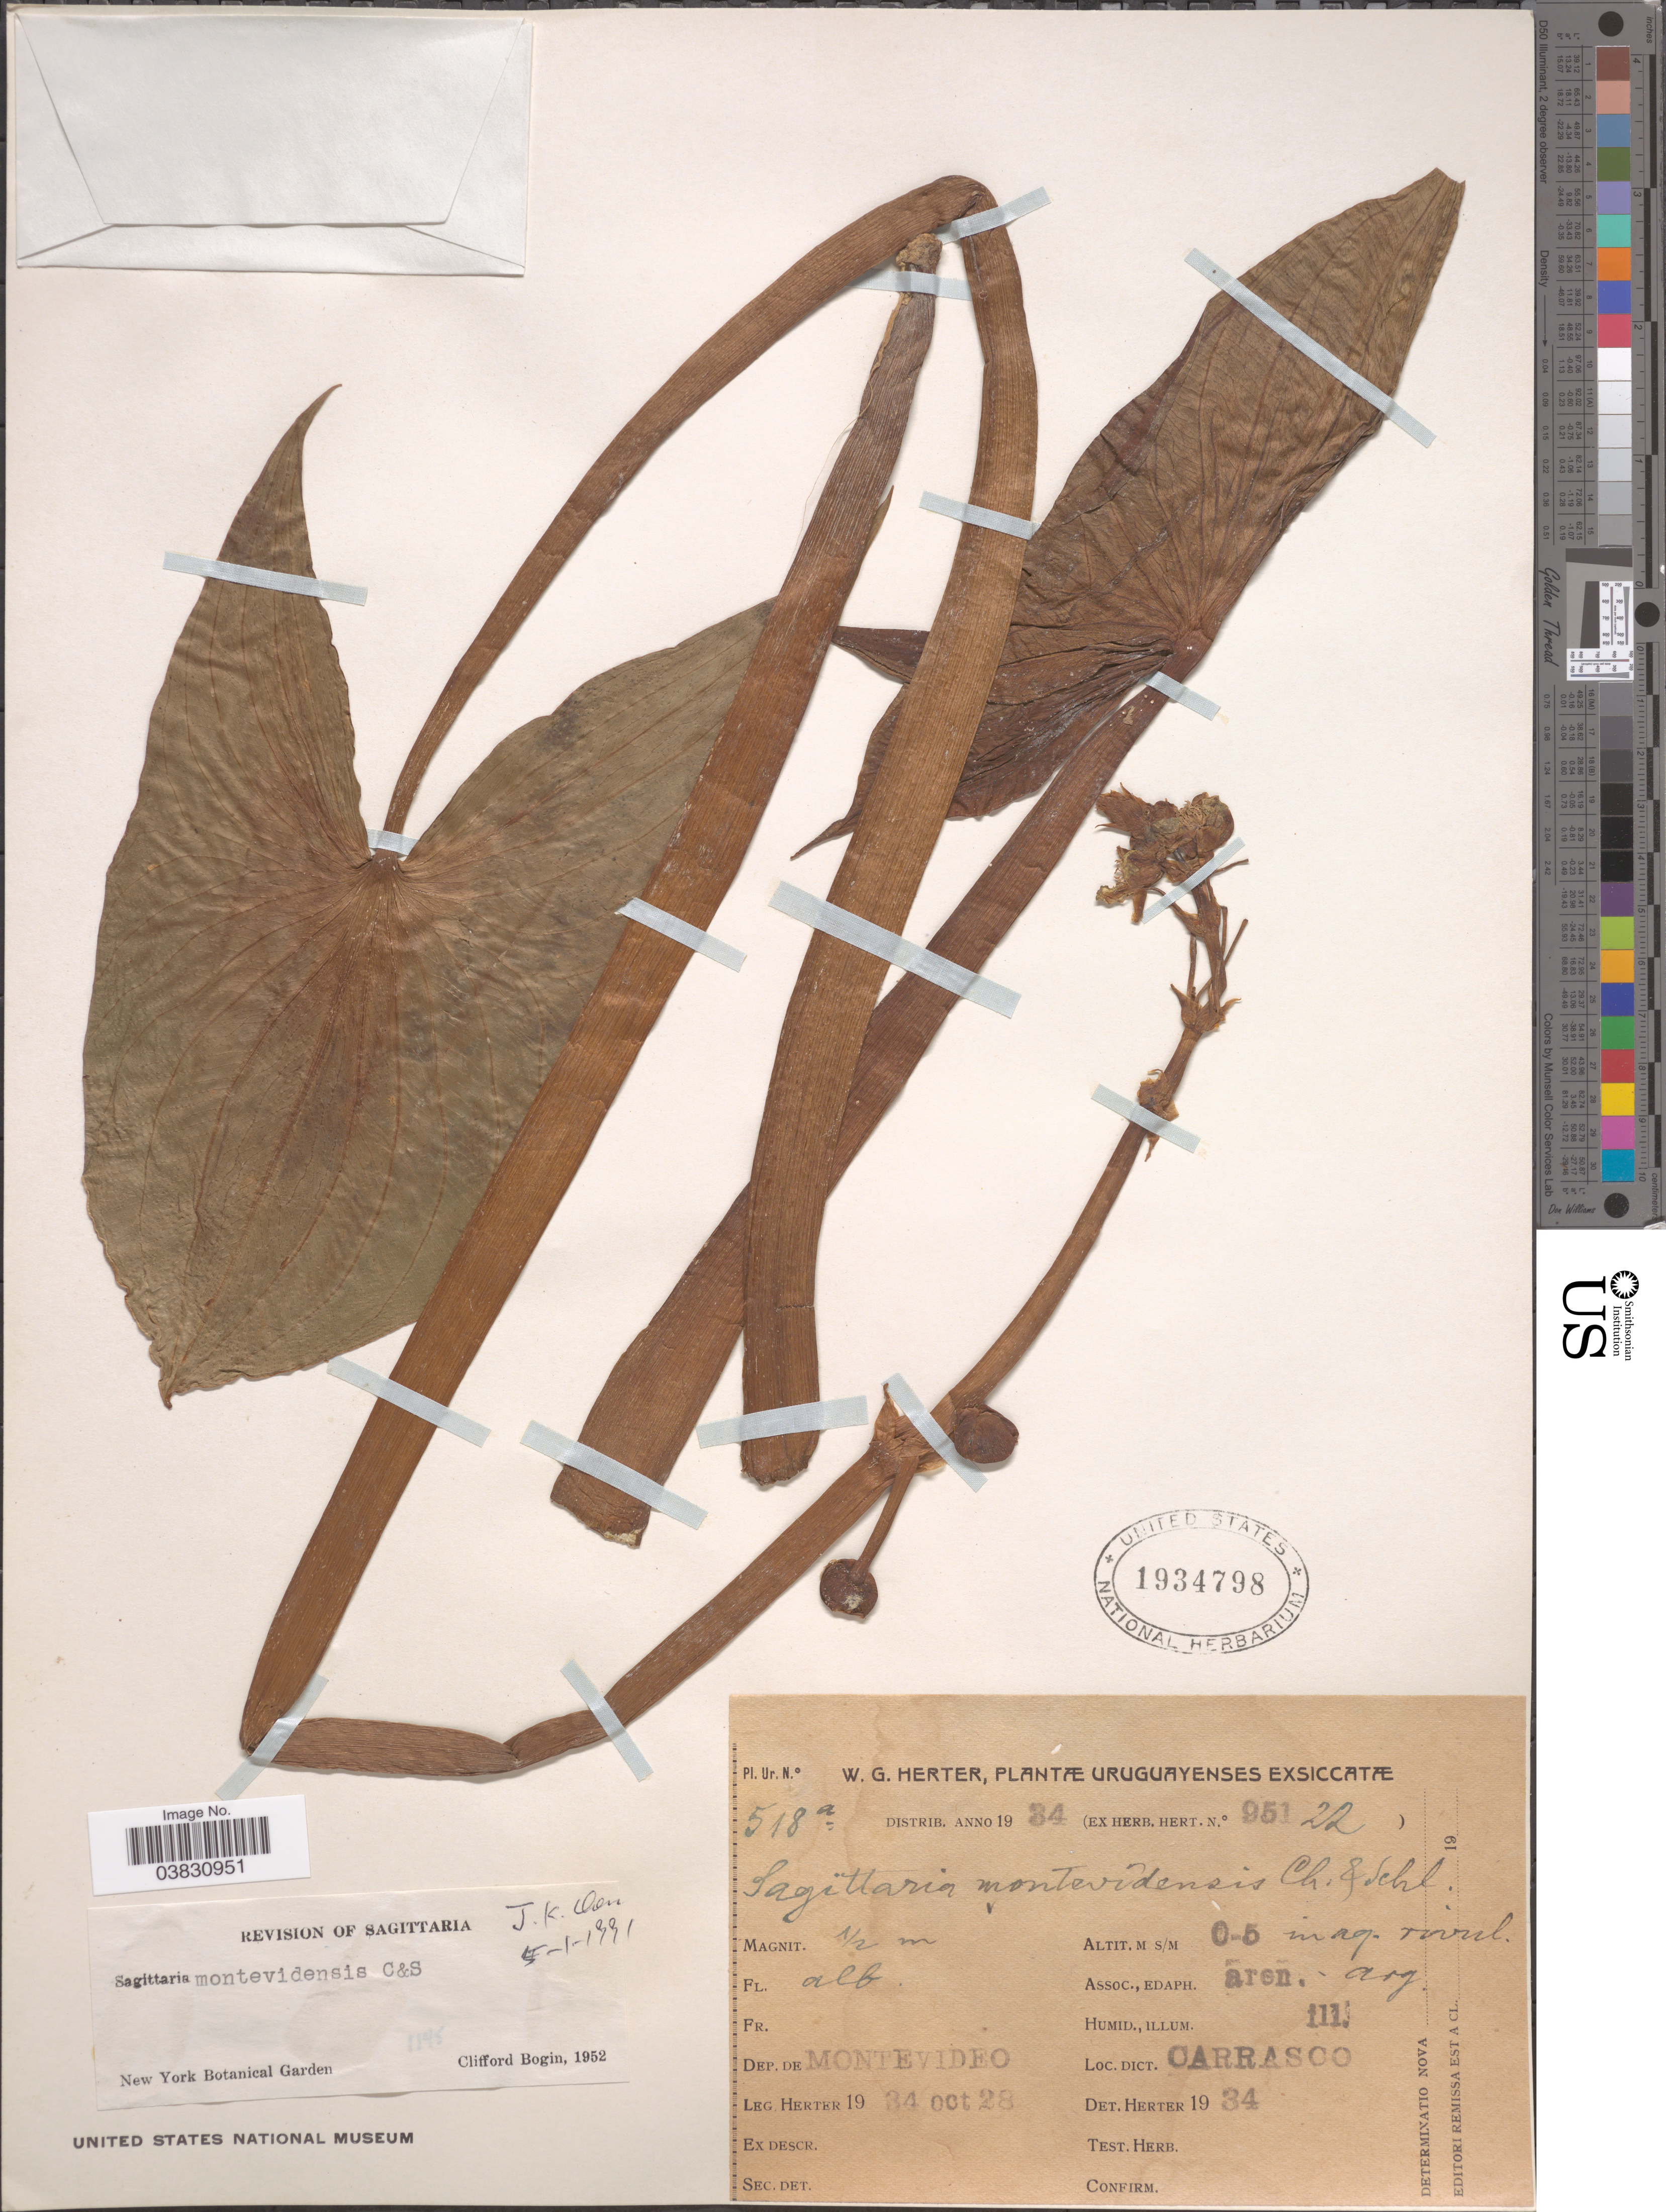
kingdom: Plantae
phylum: Tracheophyta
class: Liliopsida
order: Alismatales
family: Alismataceae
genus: Sagittaria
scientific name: Sagittaria montevidensis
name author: Cham. & Schltdl.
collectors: W. G. Herter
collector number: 518a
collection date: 1934-10-28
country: Uruguay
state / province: Montevideo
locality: Carrasco. Dep. de Montevideo.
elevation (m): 0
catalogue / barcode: US 1934798